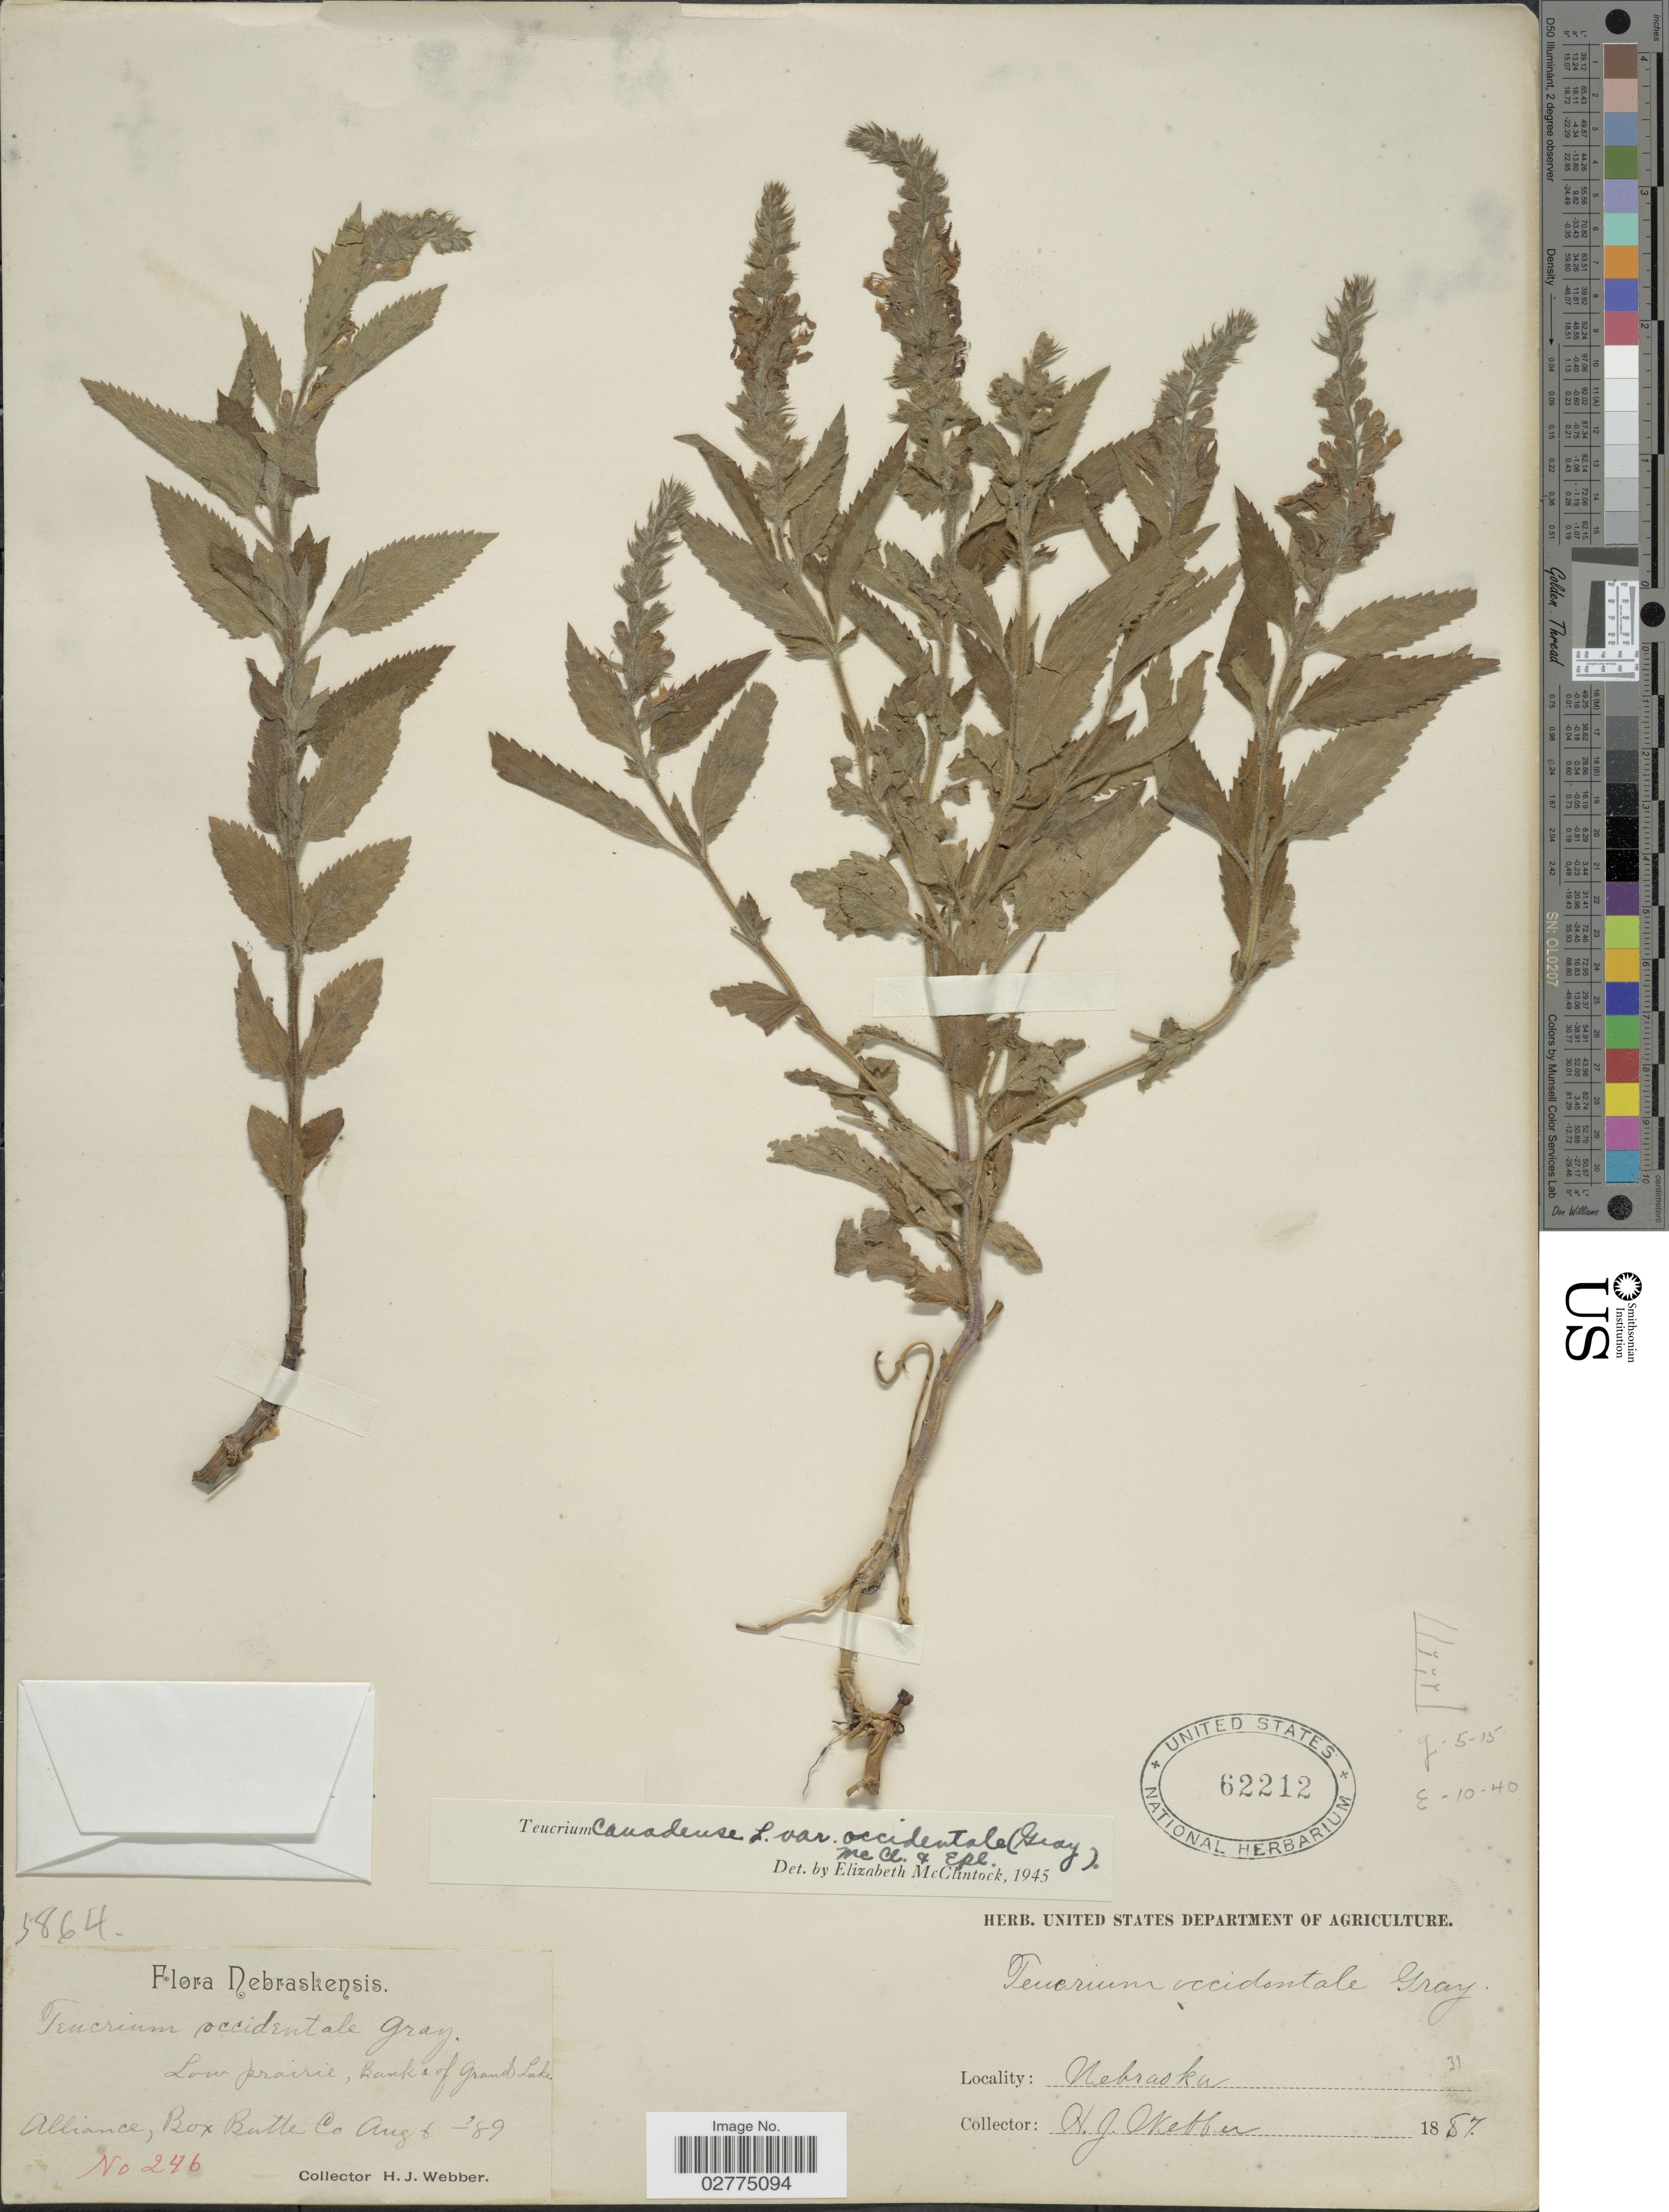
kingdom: Plantae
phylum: Tracheophyta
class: Magnoliopsida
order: Lamiales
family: Lamiaceae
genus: Teucrium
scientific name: Teucrium canadense var. occidentale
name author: (A. Gray) E. M. McClint. & Epling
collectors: H. Webber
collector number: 246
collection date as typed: Transcribed d/m/y: 6/8/89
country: United States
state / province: Nebraska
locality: Low prairie, Banks of Grand Lake Alliance, Box Butte Co.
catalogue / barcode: US 62212